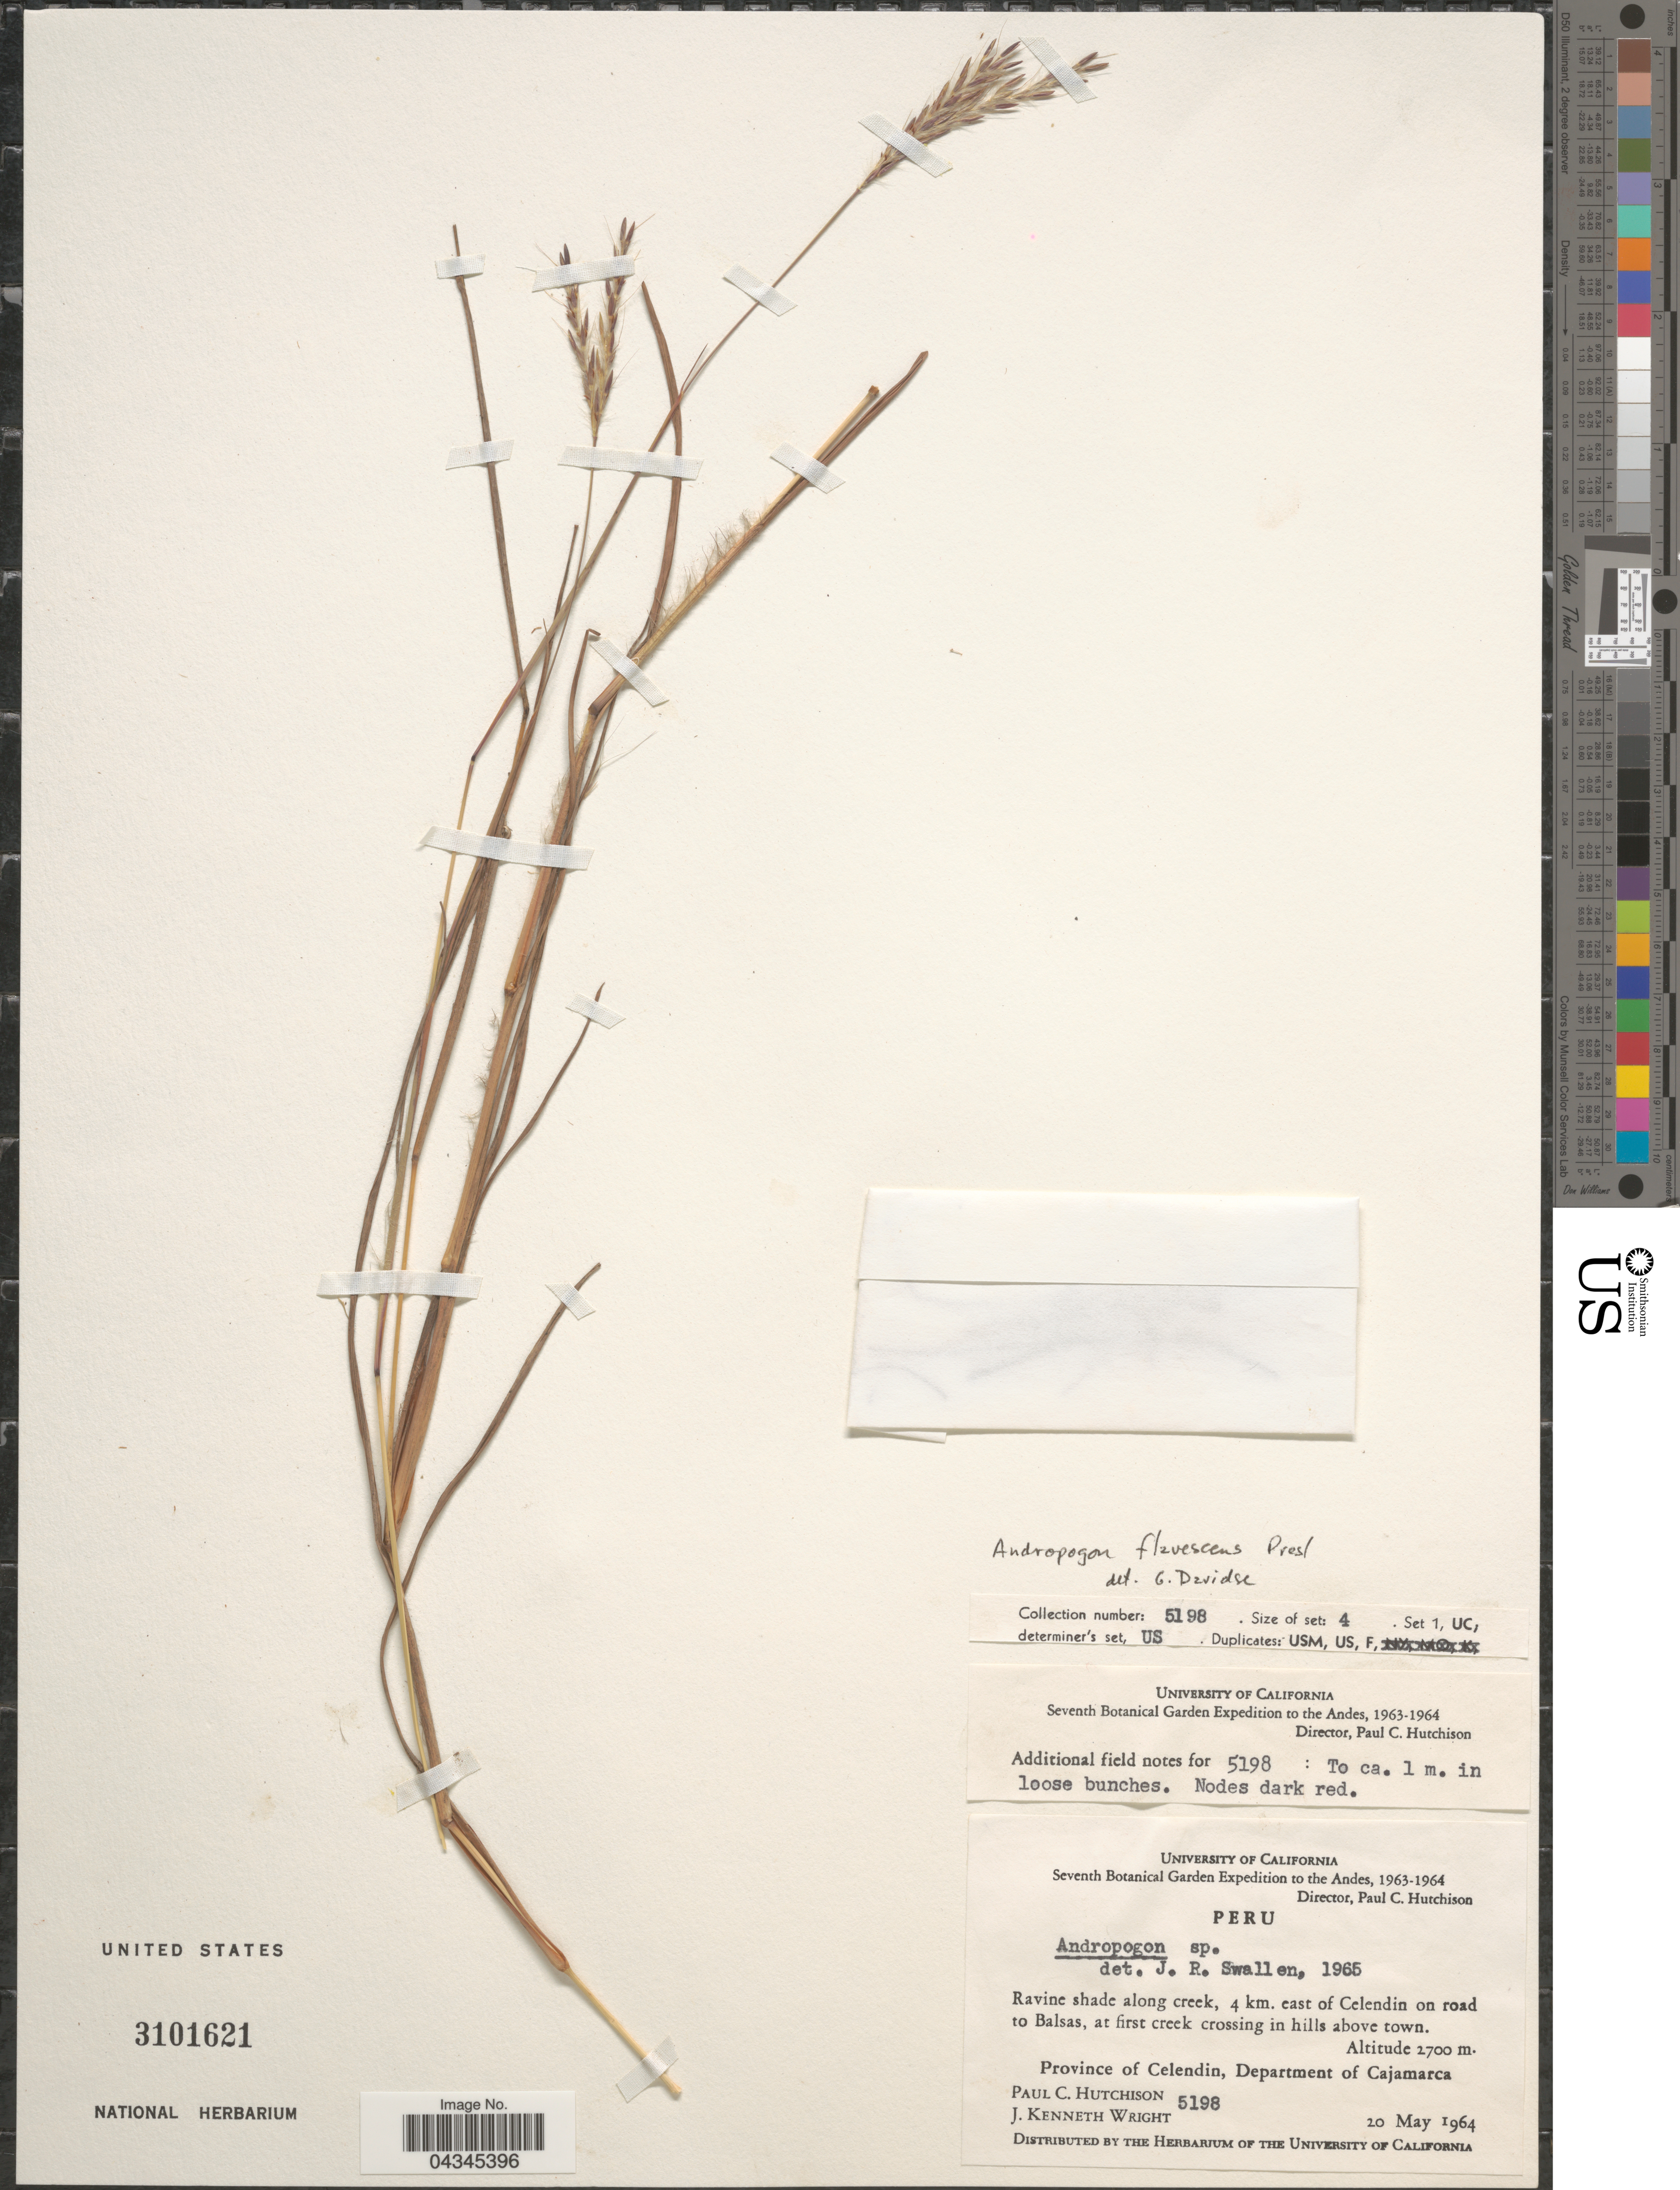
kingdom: Plantae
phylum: Tracheophyta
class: Liliopsida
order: Poales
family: Poaceae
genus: Andropogon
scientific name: Andropogon flavescens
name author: C. Presl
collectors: P. C. Hutchison & J. K. Wright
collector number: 5198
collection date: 1964-05-20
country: Peru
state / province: Cajamarca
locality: Seventh Botanical Expedition to the Andes, 1963-1964. Province of Celendin, Department of Cajamarca.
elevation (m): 2700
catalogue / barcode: US 3101621